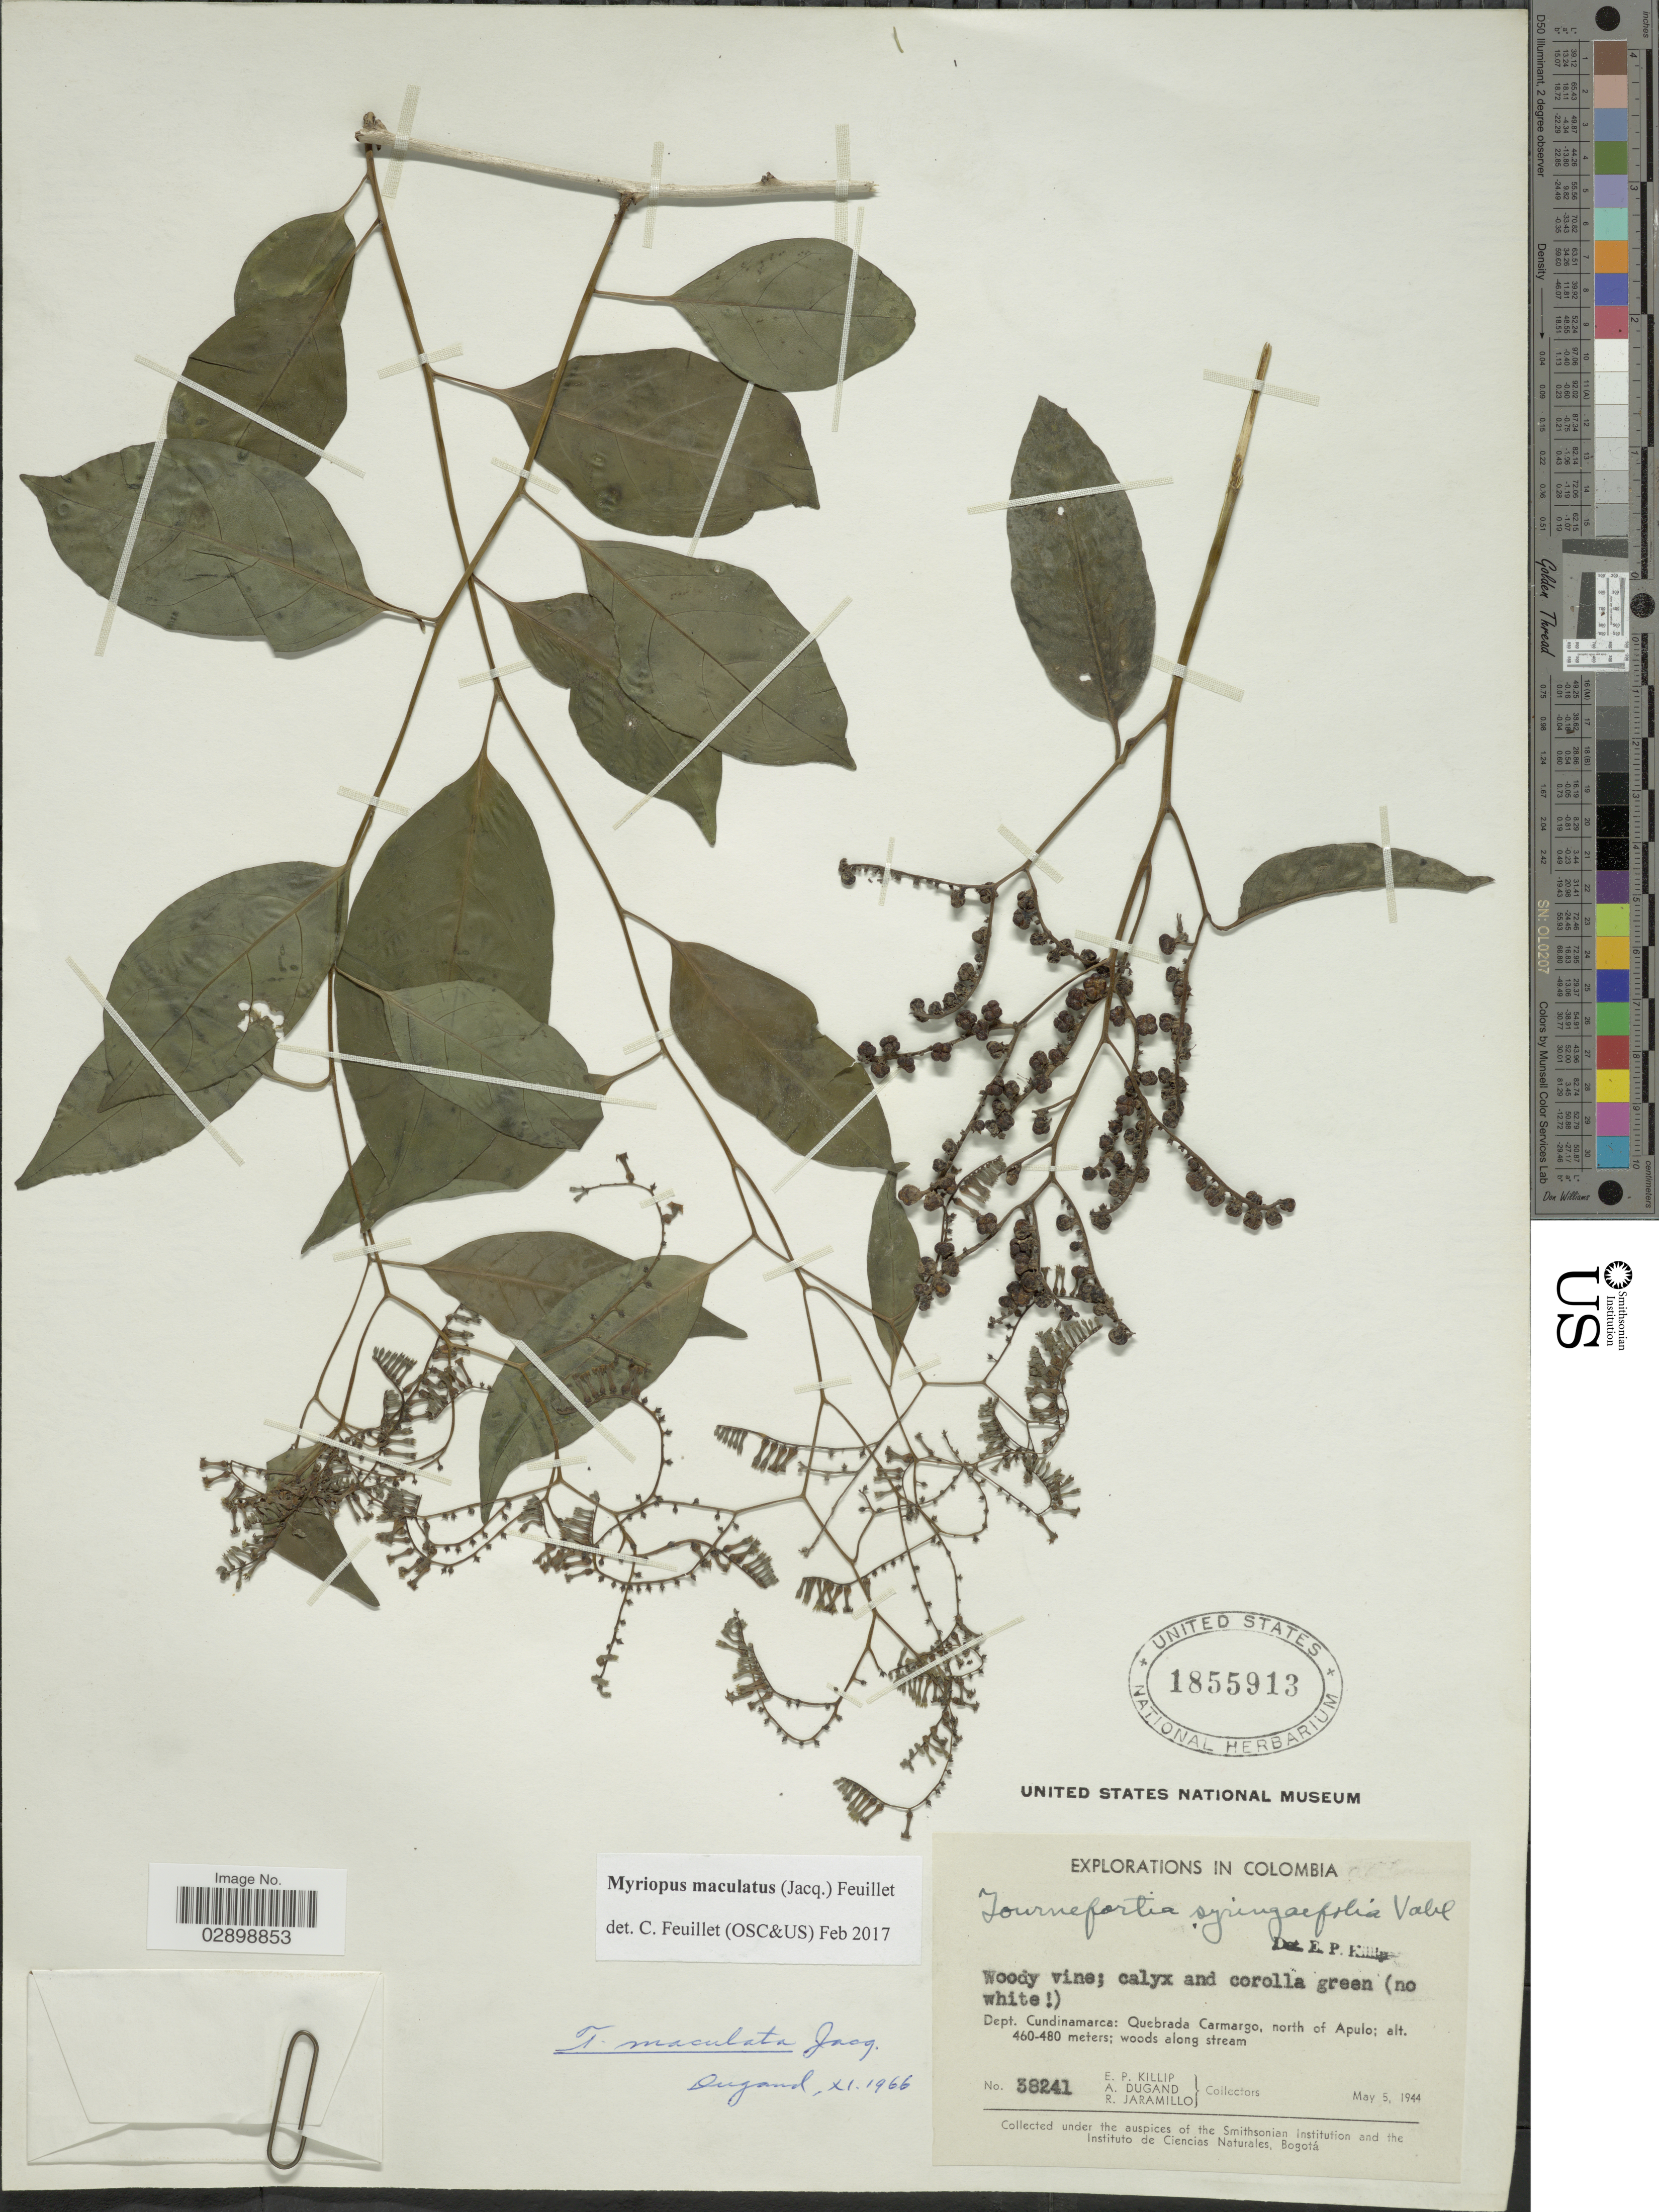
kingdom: Plantae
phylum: Tracheophyta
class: Magnoliopsida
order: Boraginales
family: Heliotropiaceae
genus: Myriopus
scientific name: Myriopus maculatus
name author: (Jacq.) Feuillet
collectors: E. P. Killip, A. Dugand & R. Jaramillo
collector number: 38241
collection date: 1944-05-05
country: Colombia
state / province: Cundinamarca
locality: Dept. Cundinamarca: Quebrada Carmargo, north of Apulo.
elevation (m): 460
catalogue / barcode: US 1855913